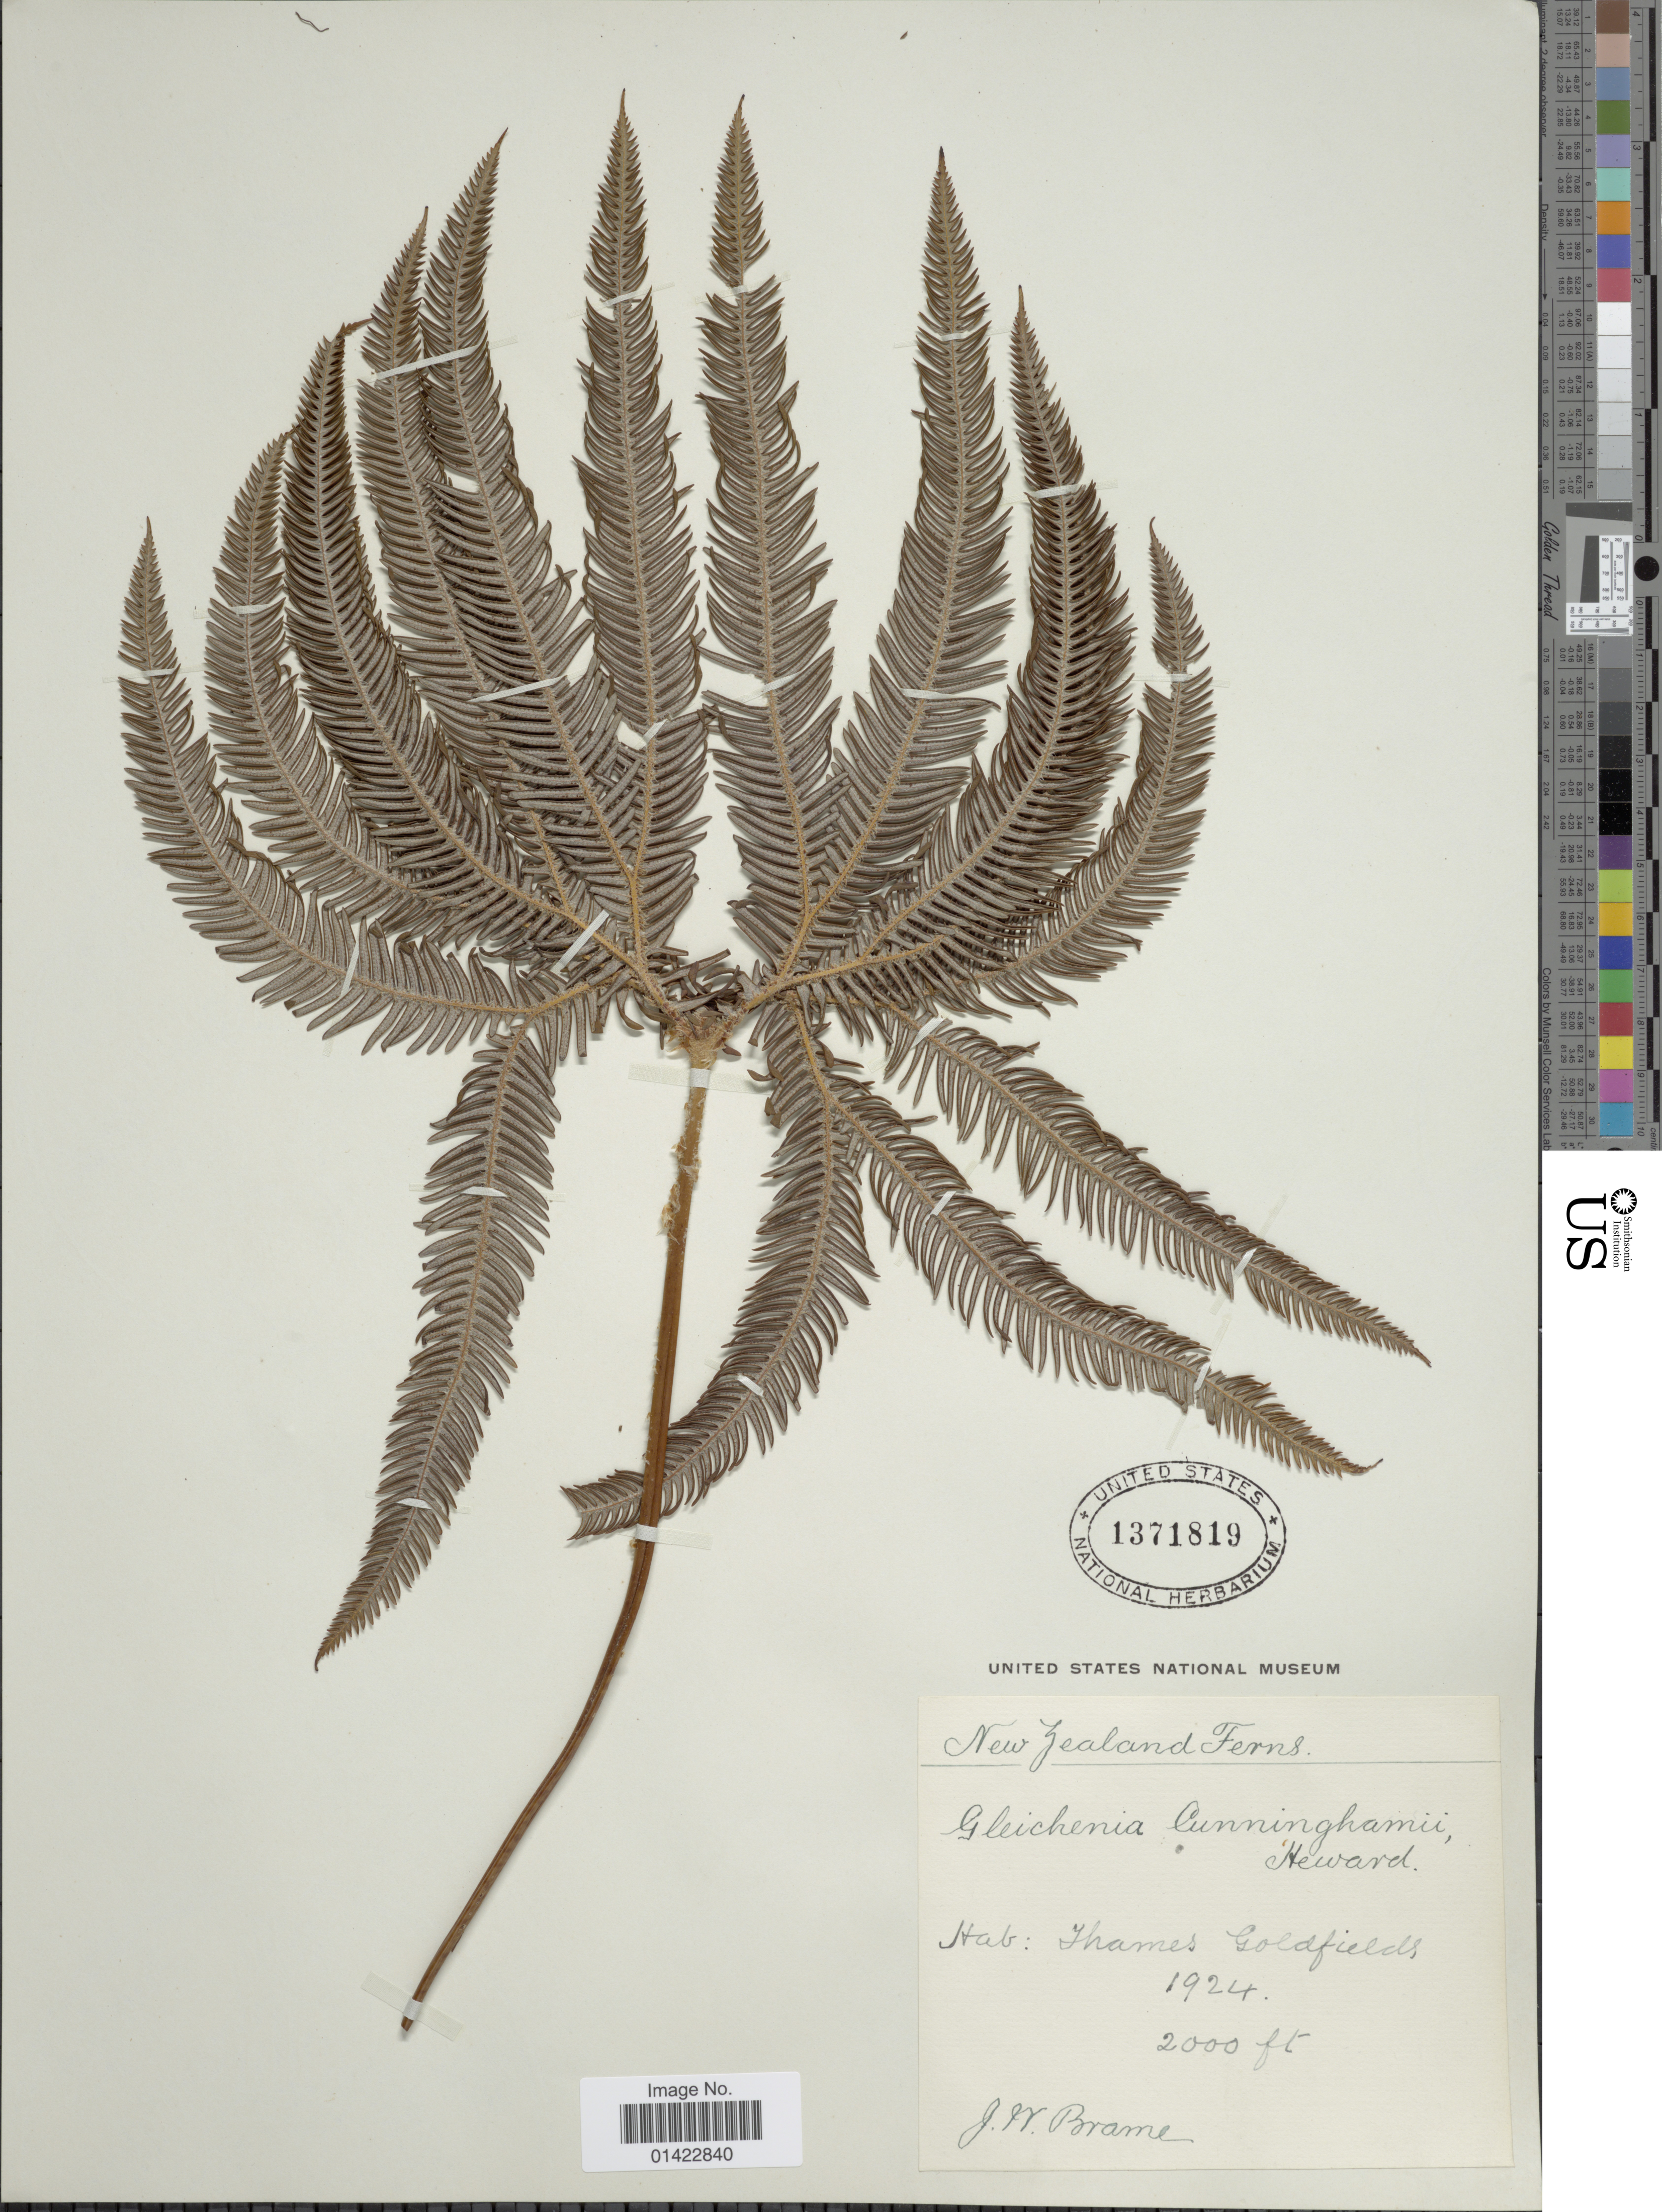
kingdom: Plantae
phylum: Tracheophyta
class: Polypodiopsida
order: Gleicheniales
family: Gleicheniaceae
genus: Sticherus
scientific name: Sticherus cunninghamii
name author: (Heward ex Hook.) Ching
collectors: J. Brame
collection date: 1924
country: New Zealand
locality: Thames Goldfields.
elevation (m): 610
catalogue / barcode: US 1371819